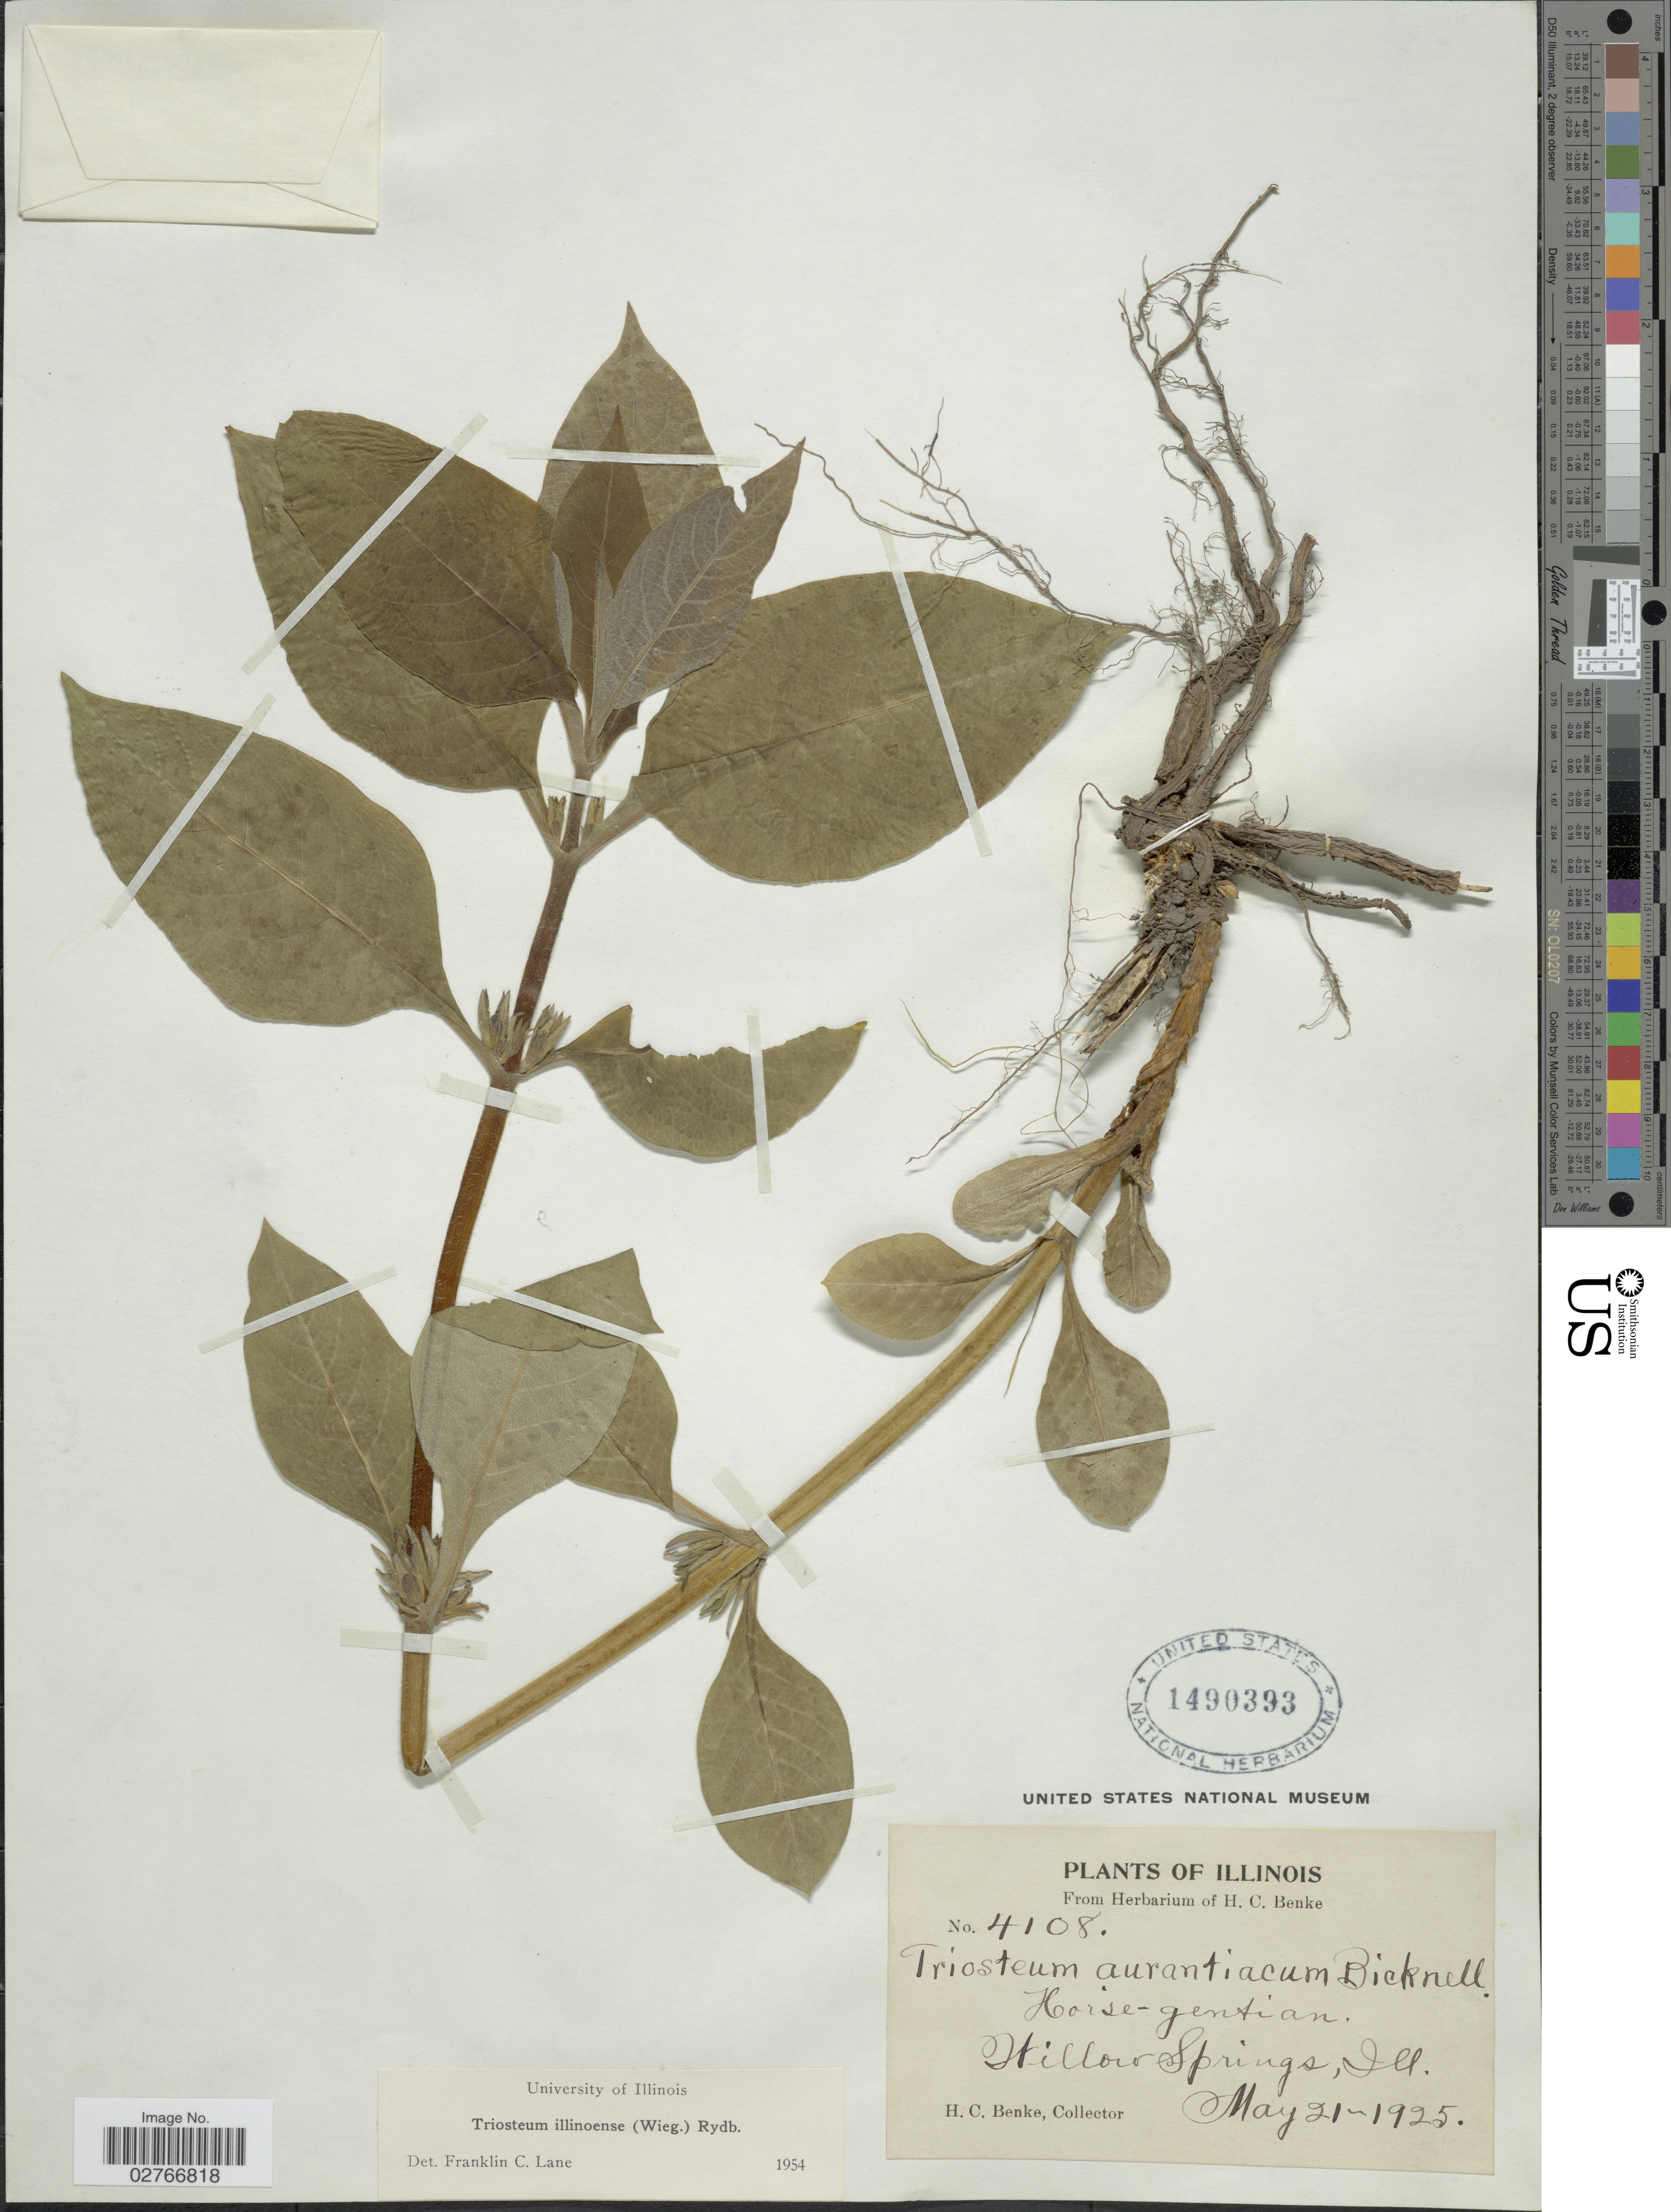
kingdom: Plantae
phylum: Tracheophyta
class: Magnoliopsida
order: Dipsacales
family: Caprifoliaceae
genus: Triosteum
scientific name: Triosteum illinoense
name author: (Wiegand) Rydb.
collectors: H. Benke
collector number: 4108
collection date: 1925-05-21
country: United States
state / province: Illinois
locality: Willow Springs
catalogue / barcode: US 1490393